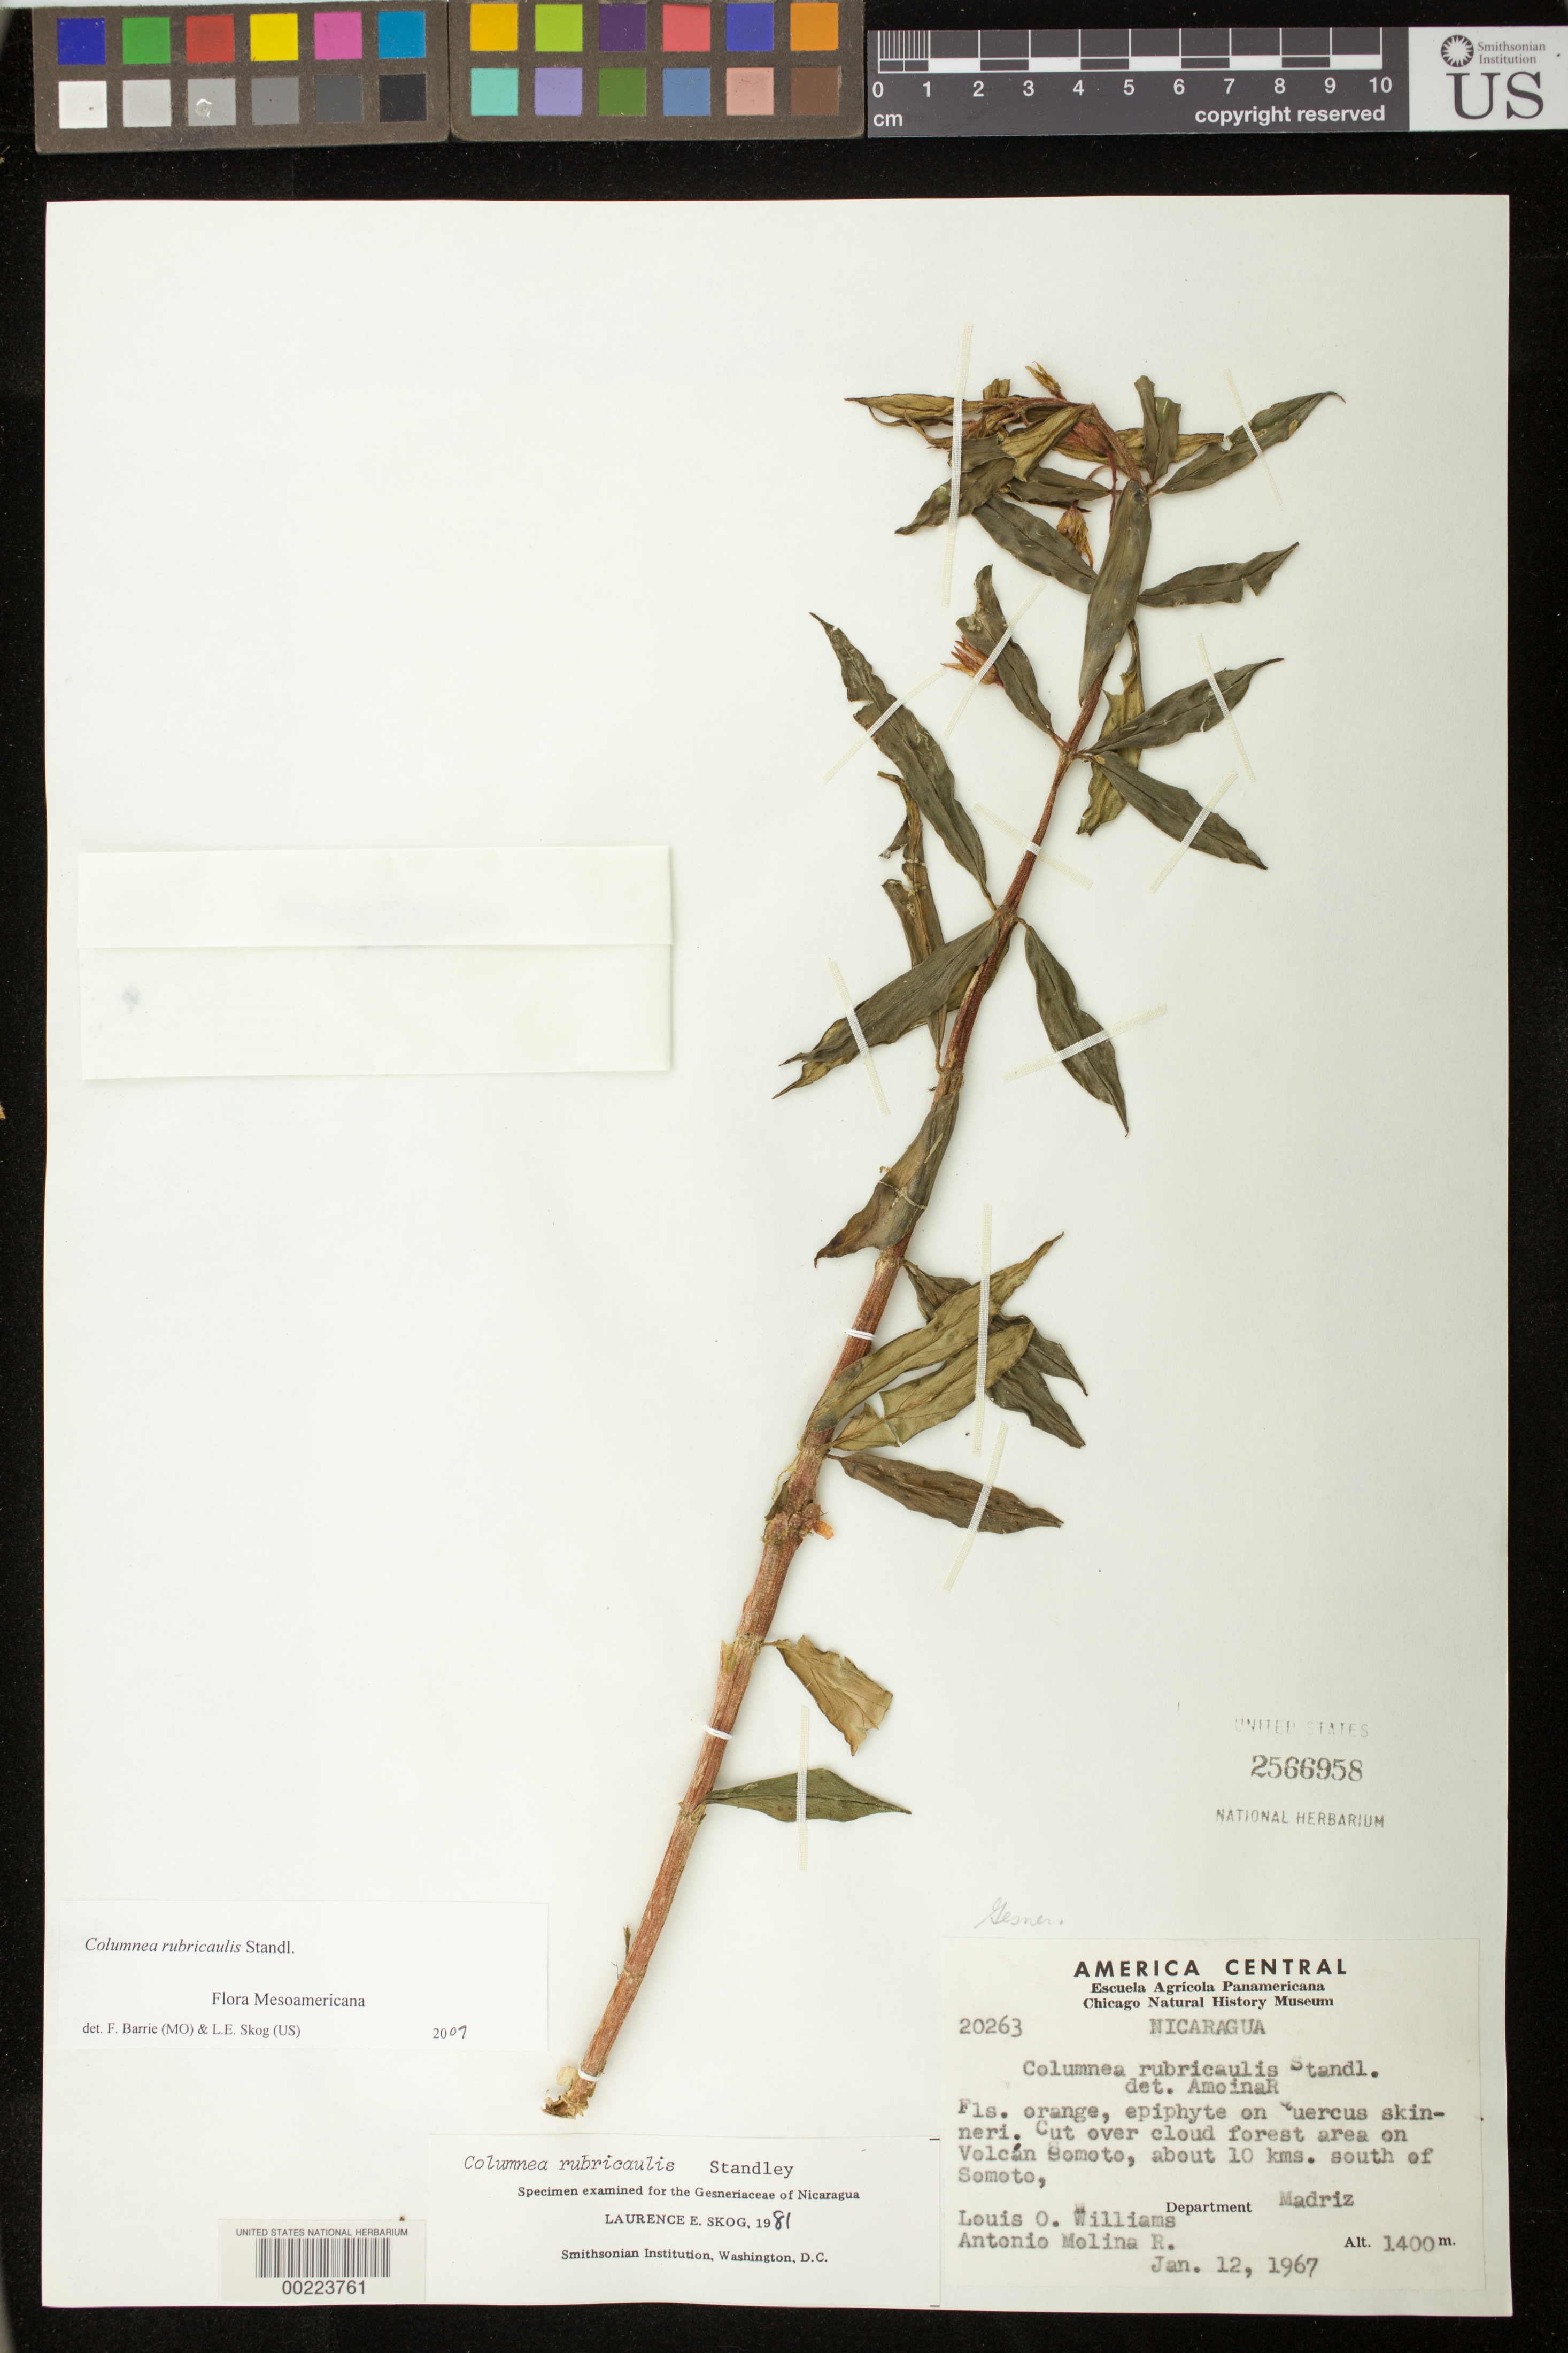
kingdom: Plantae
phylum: Tracheophyta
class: Magnoliopsida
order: Lamiales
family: Gesneriaceae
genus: Columnea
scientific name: Columnea rubricaulis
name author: Standl.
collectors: L. O. Williams & A. Molina R.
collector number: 20263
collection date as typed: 12 Jan 1967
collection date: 1967-01-12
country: Nicaragua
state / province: Madriz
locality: On Volcan Somoto, about 10 km S of Somoto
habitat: Cut over cloud forest area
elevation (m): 1400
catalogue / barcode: US 2566958